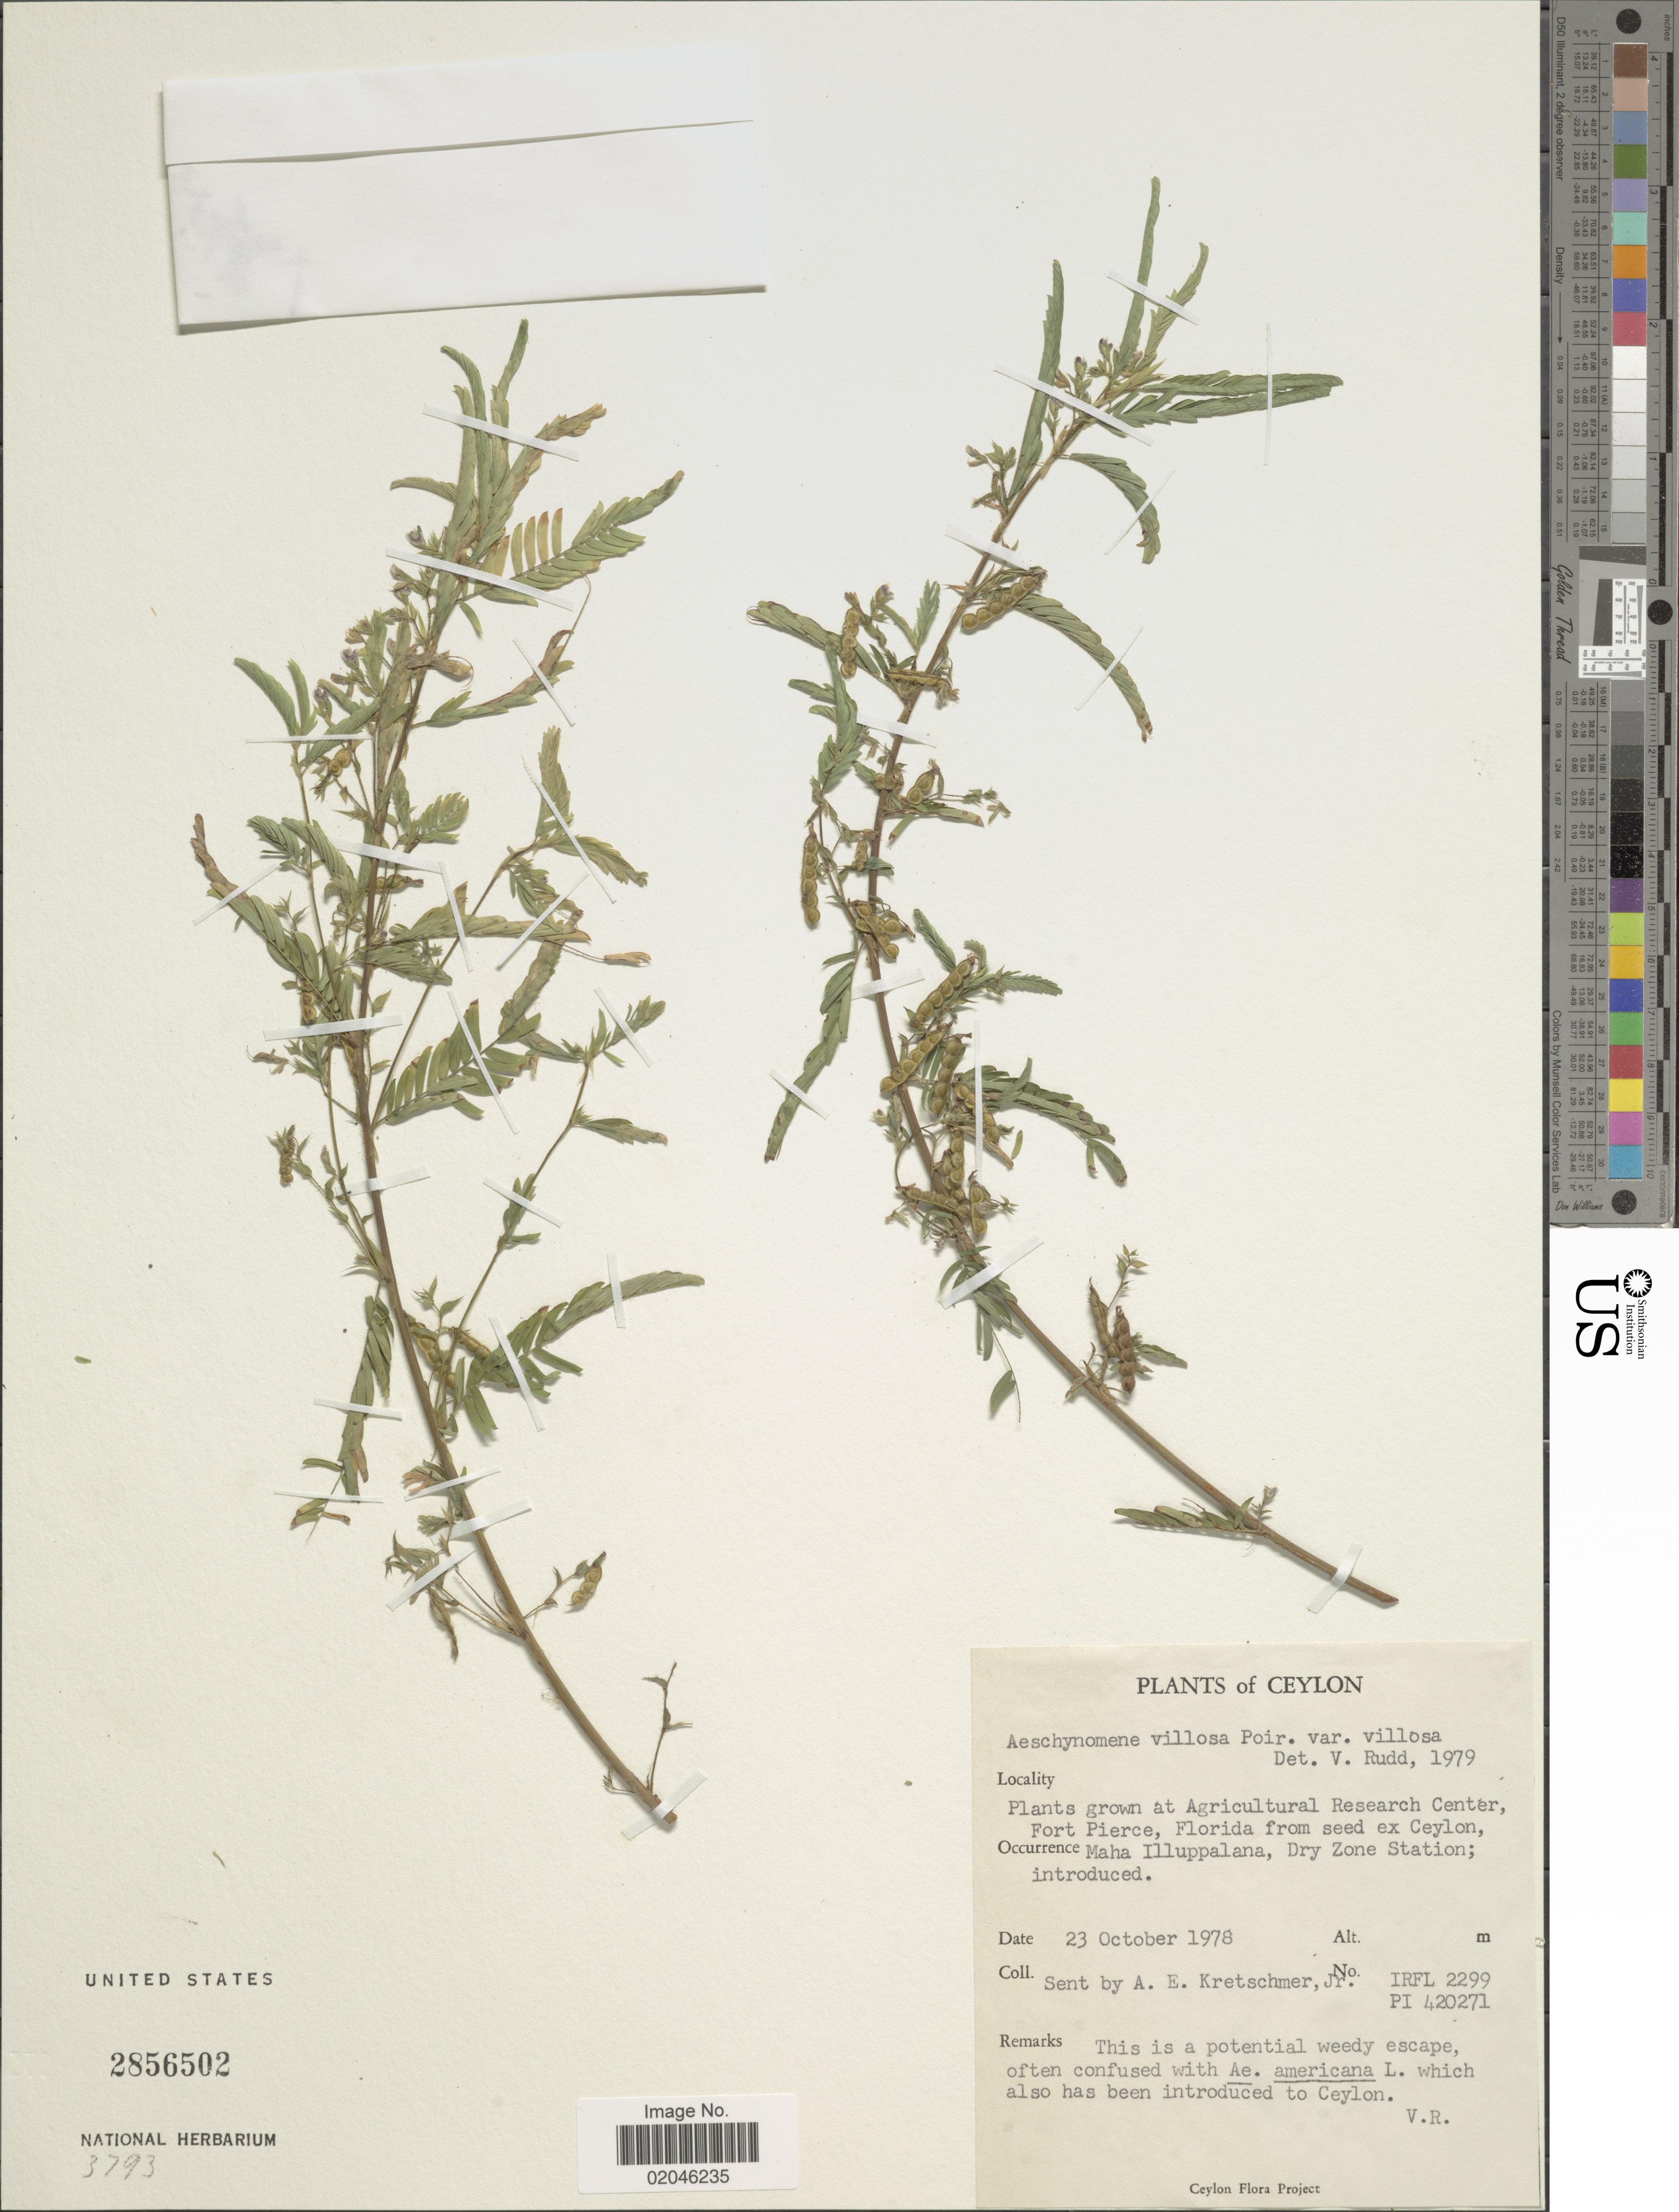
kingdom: Plantae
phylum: Tracheophyta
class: Magnoliopsida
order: Fabales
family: Fabaceae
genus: Aeschynomene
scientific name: Aeschynomene villosa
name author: Poir.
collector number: IRFL 2299 PI 420271?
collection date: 1978-10-23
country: Sri Lanka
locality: Ceylon, at Agricultural Research Center, Fort Pierce, Florida from seed ex Ceylon, Maha Illuppalana, Dry Zone Station.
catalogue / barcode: US 2856502